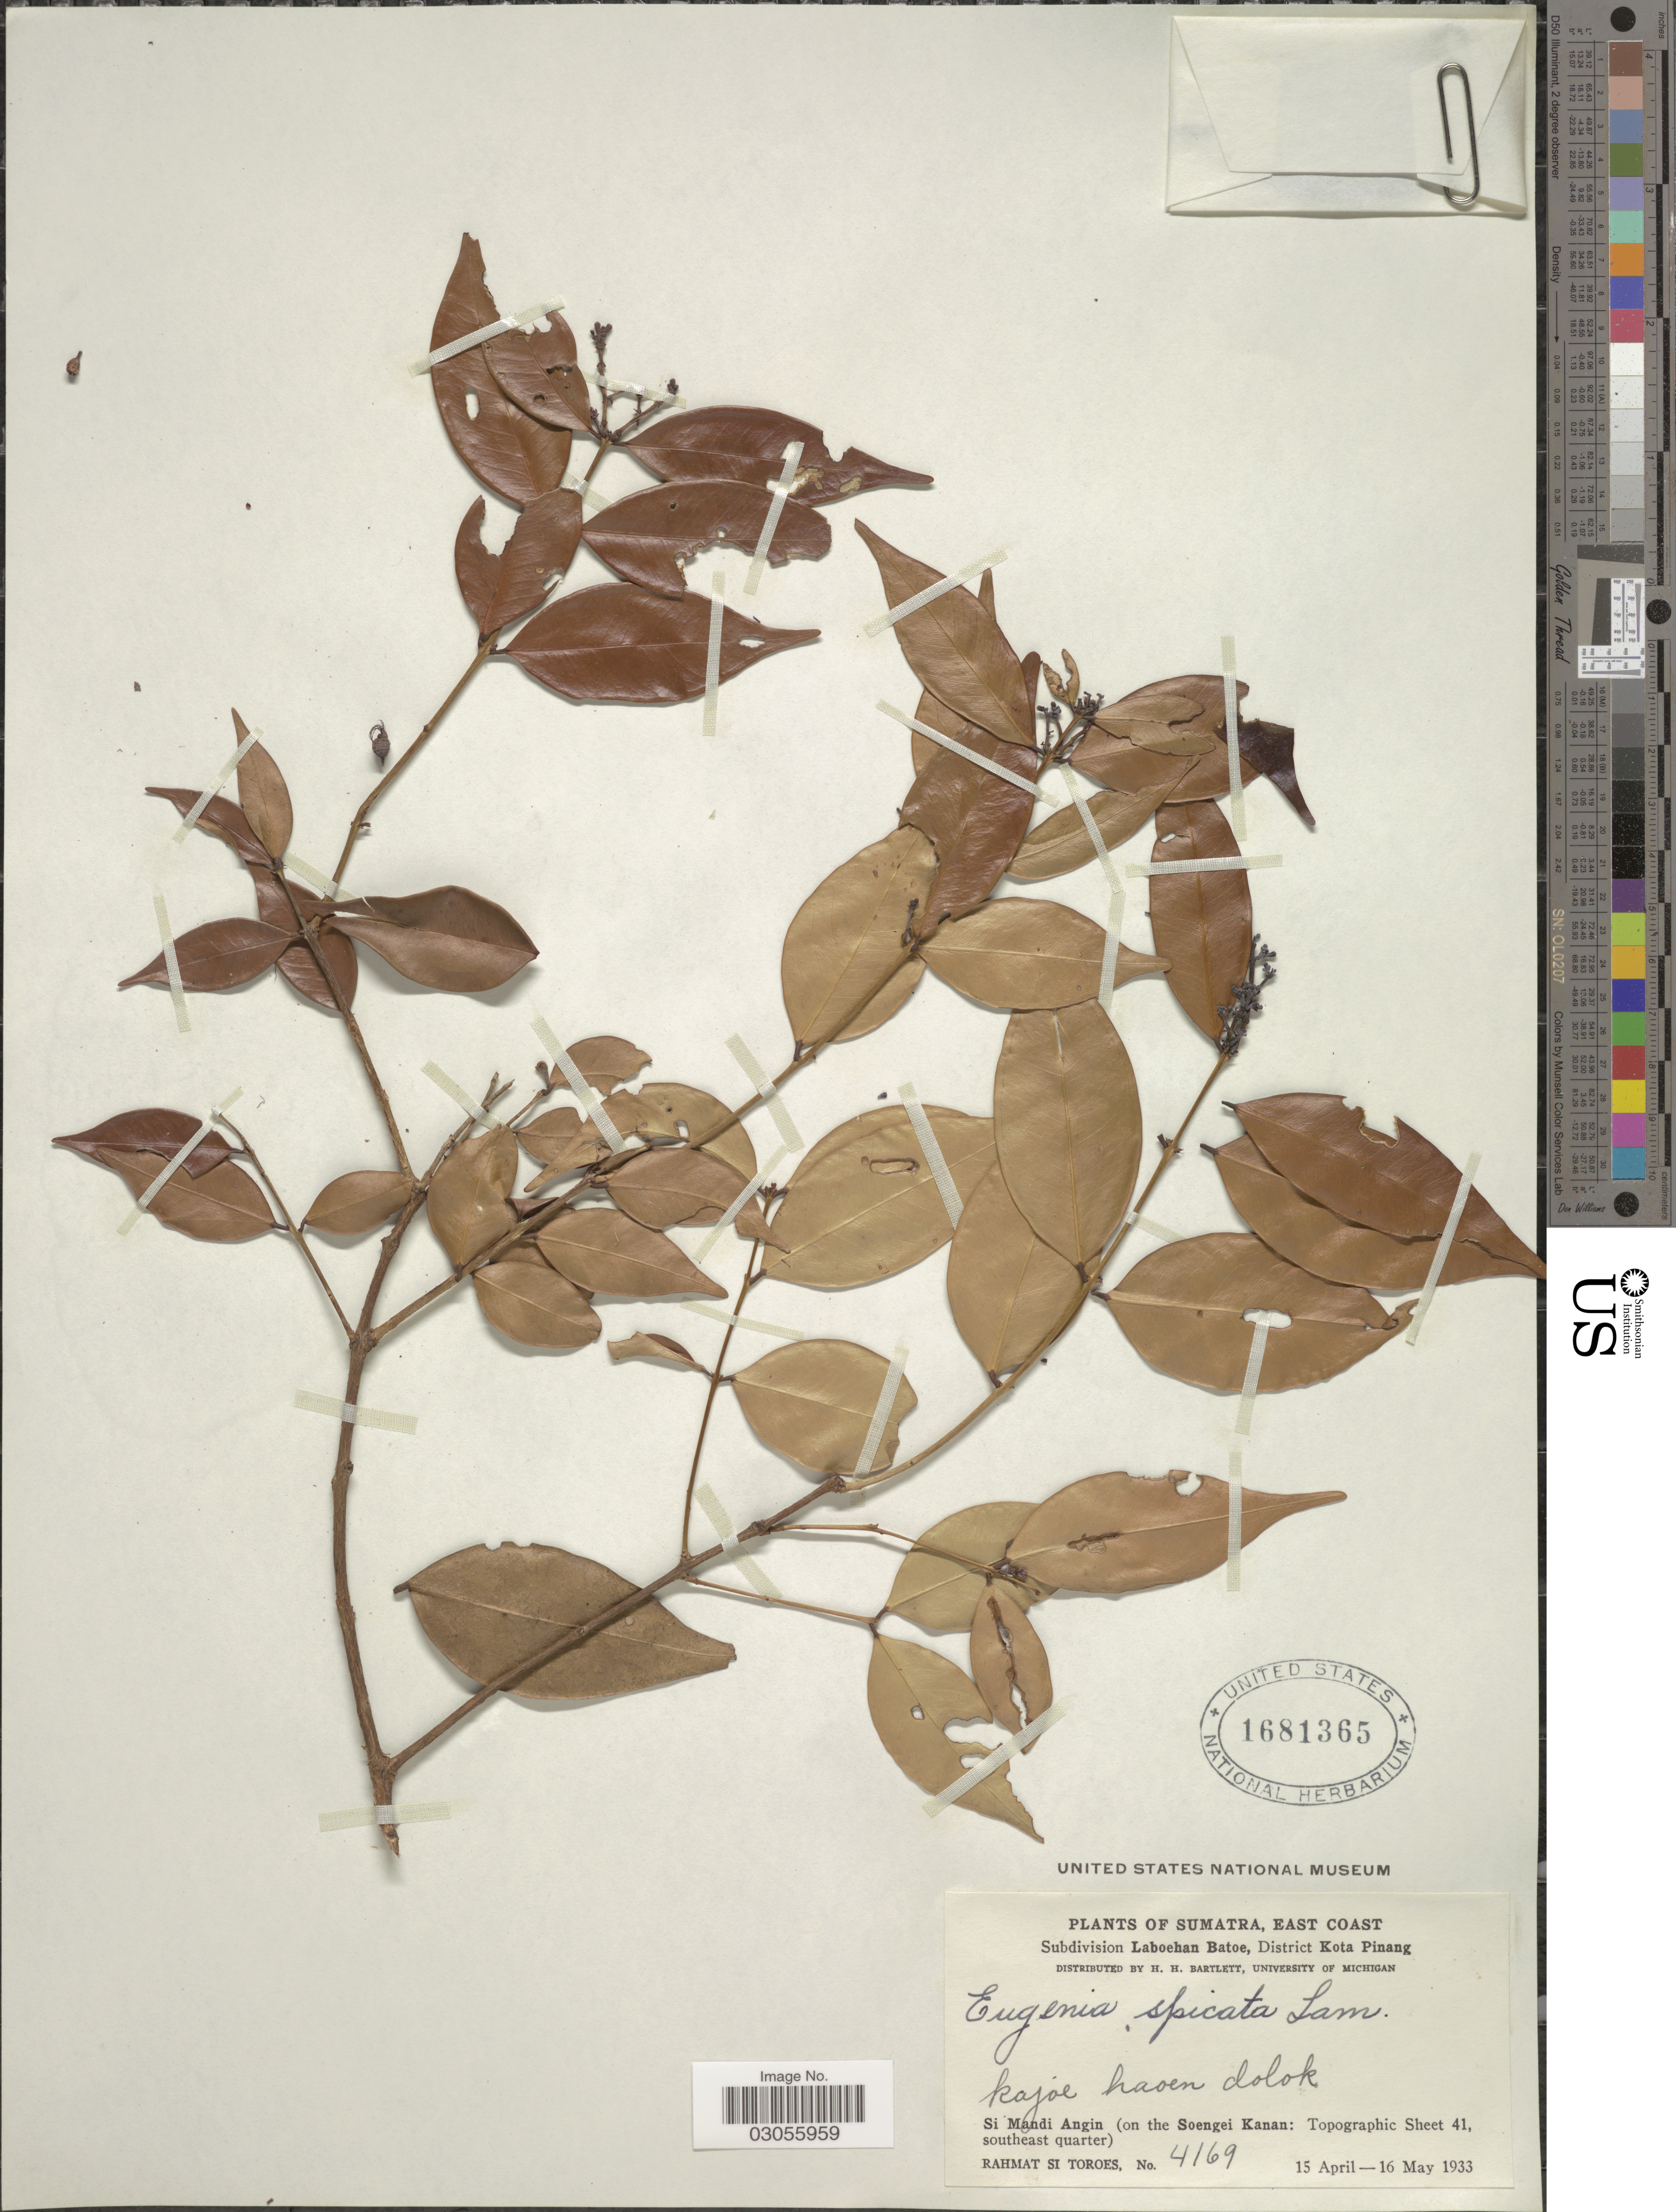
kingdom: Plantae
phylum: Tracheophyta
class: Magnoliopsida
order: Myrtales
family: Myrtaceae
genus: Syzygium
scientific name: Syzygium zeylanicum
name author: (L.) DC.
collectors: Rahmat Si Boeea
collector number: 4169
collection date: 1933-04-15/1933-05-16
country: Indonesia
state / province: Sumatra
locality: East Coast. Subdivision Laboehan Batoe, District Kota Pinang. Si Mandi Angin (on the Soengei Kanan: Topographic Sheet 41, southeast quarter).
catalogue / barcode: US 1681365